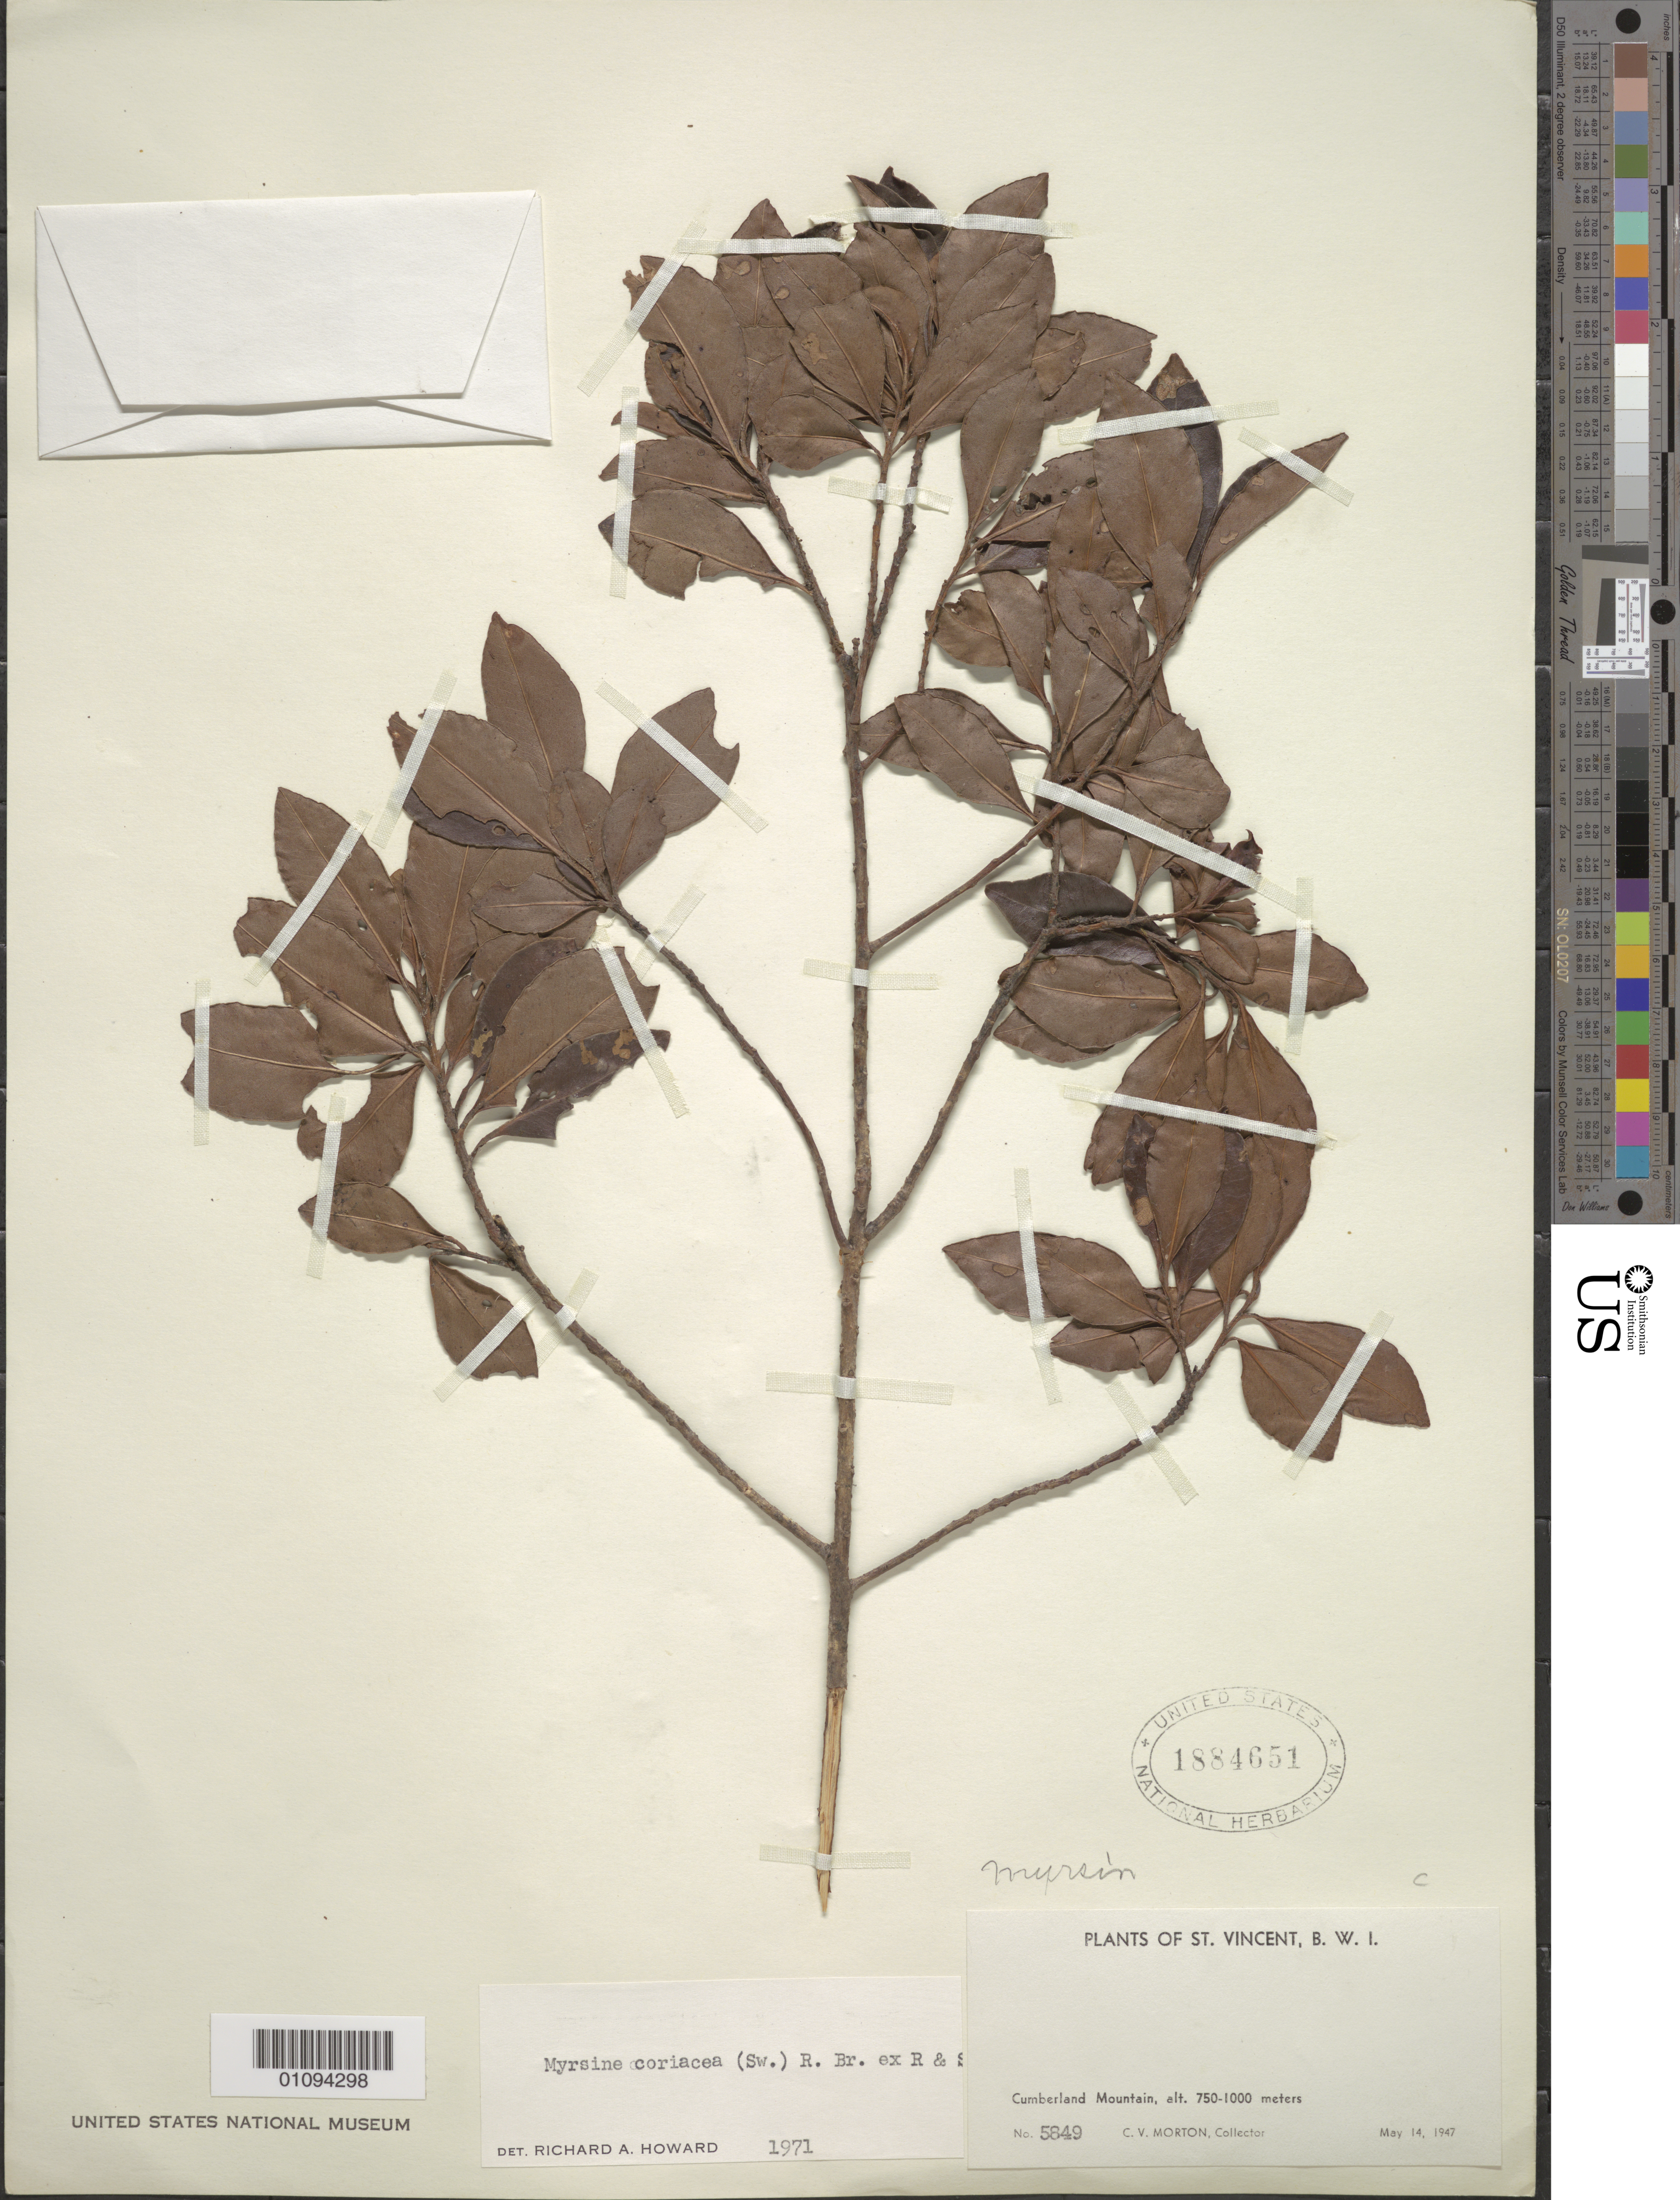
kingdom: Plantae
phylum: Tracheophyta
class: Magnoliopsida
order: Ericales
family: Primulaceae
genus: Myrsine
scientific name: Myrsine coriacea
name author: (Sw.) R. Br. ex Roem. & Schult.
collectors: C. V. Morton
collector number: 5849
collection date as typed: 14 May 1947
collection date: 1947-05-14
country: St. Vincent - Grenadines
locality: Cumberland Mountain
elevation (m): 750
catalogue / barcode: US 1884651